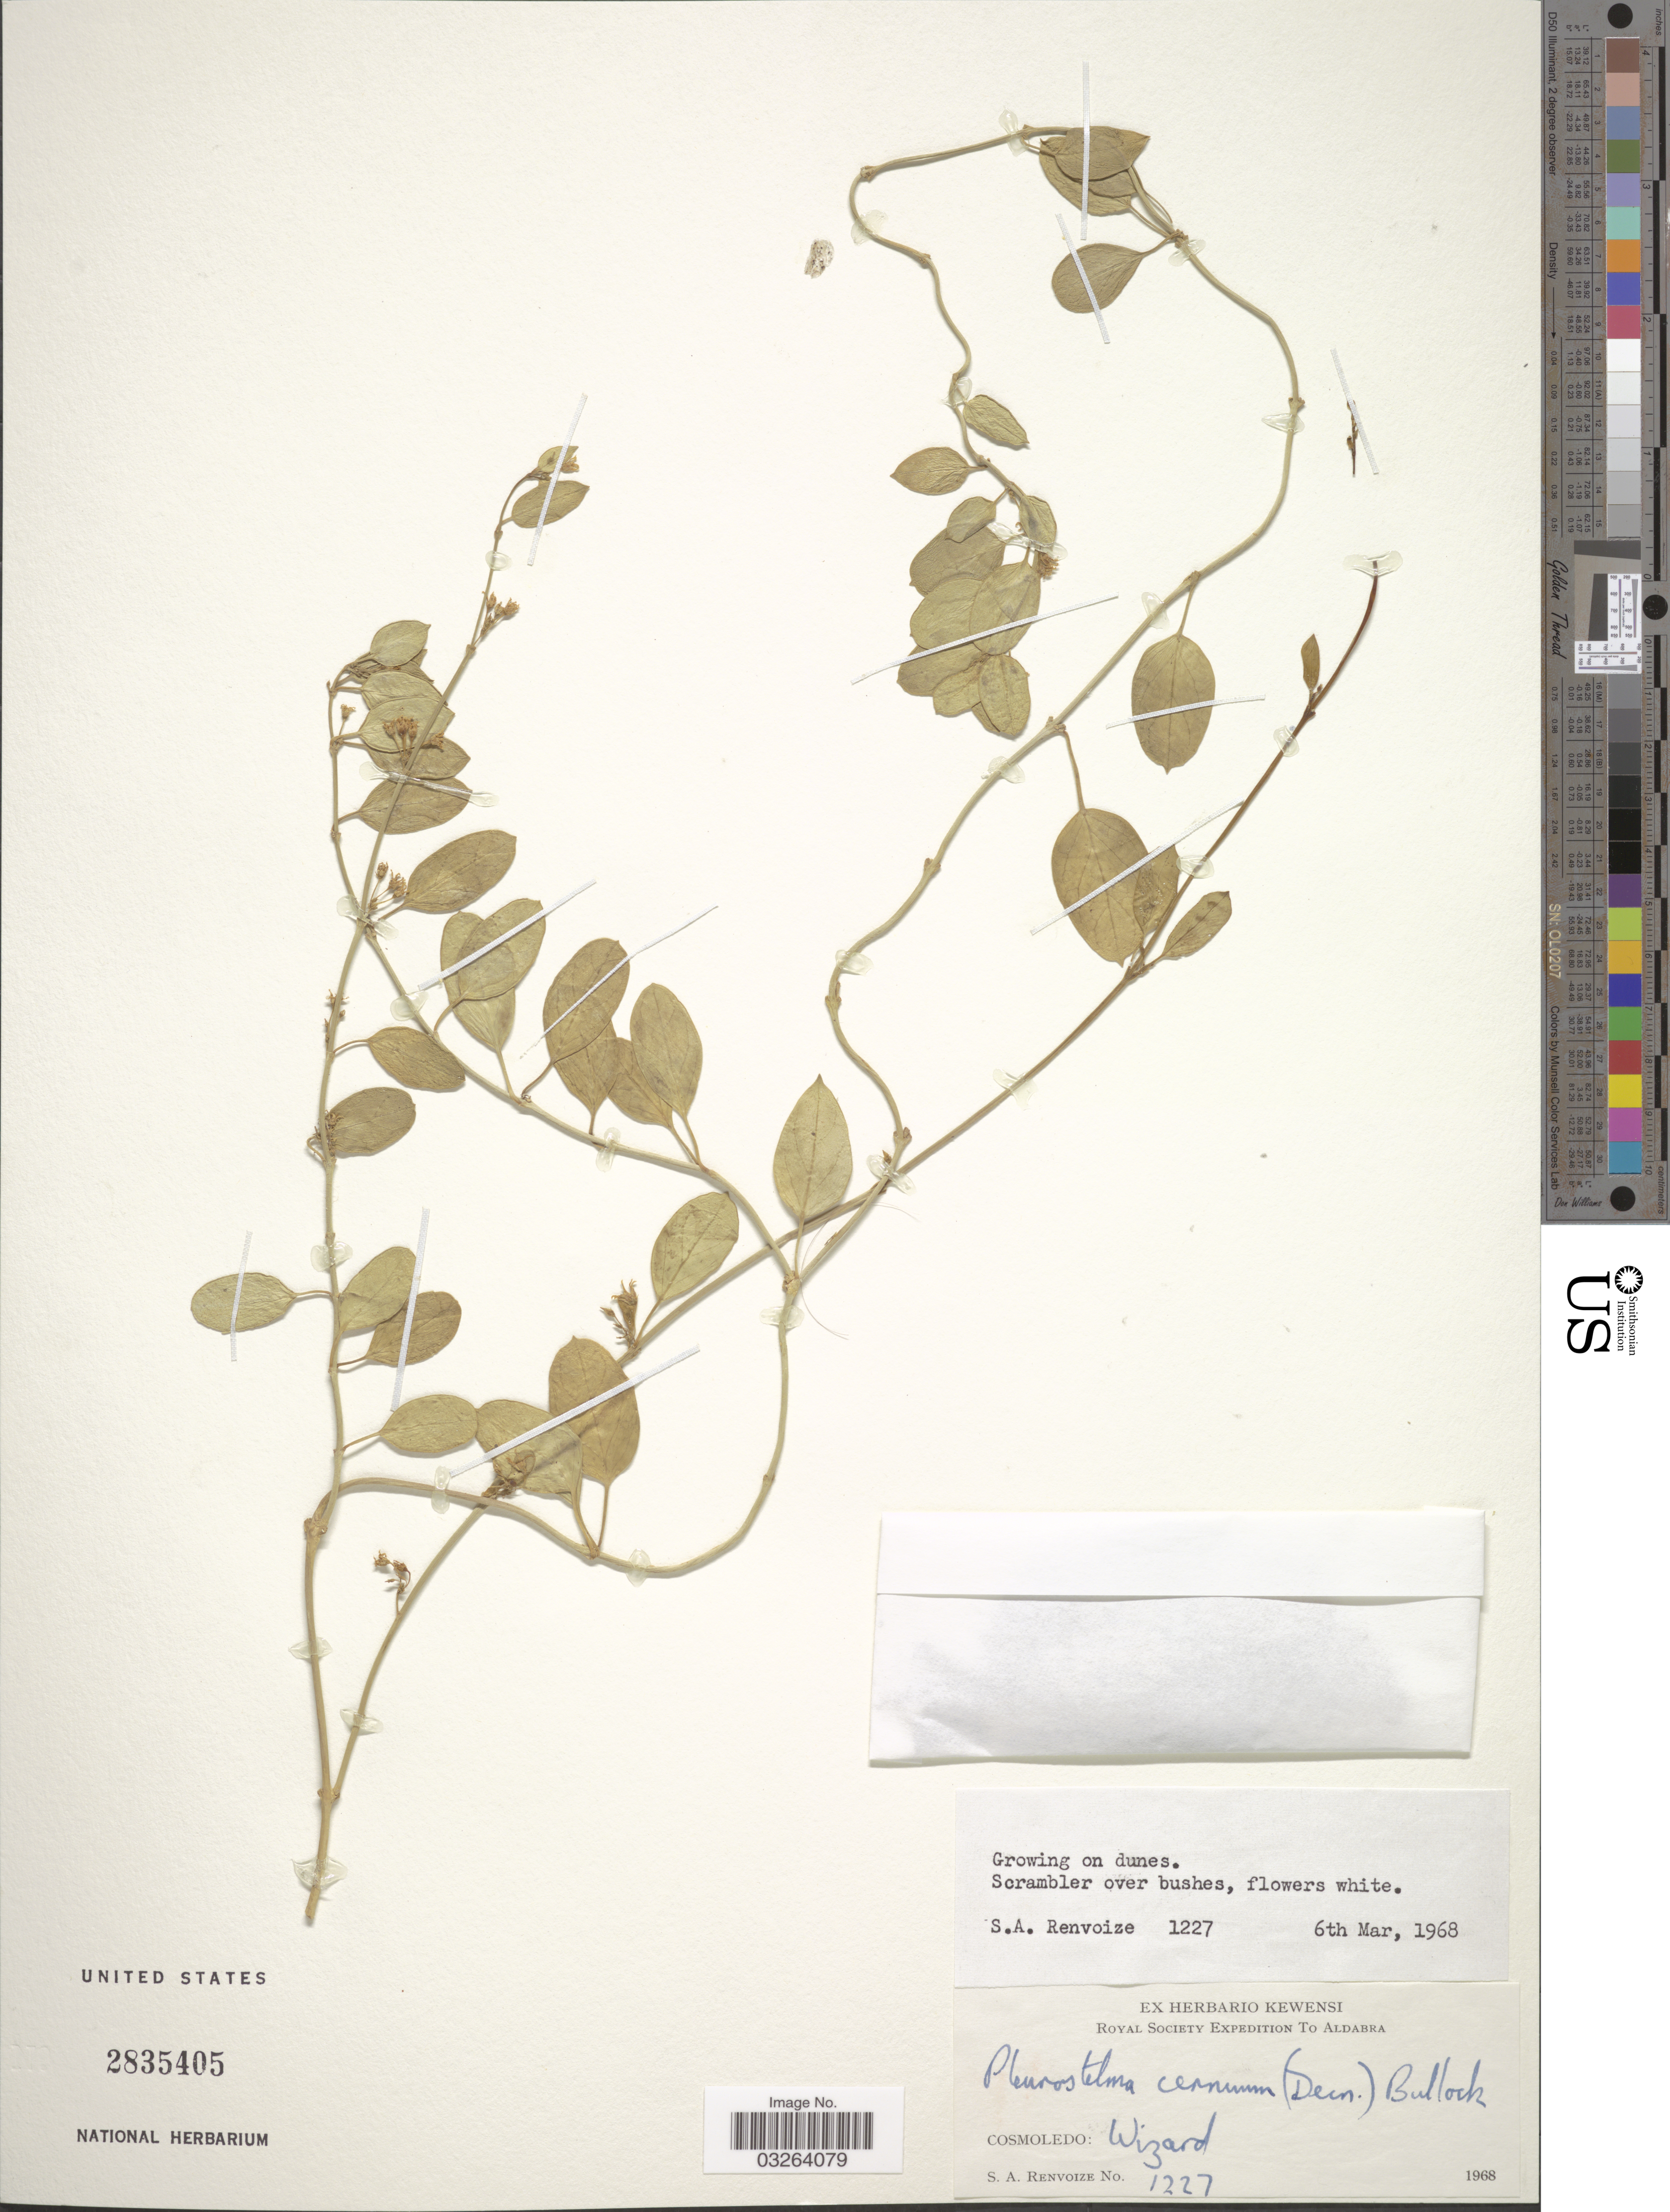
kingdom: Plantae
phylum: Tracheophyta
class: Magnoliopsida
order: Gentianales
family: Apocynaceae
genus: Pleurostelma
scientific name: Pleurostelma cernuum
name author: (Decne.) Bullock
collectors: S. A. Renvoize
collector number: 1227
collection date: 1968-03-06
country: Seychelles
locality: Cosmoledo: Wizard. Growing on dunes. Aldabra.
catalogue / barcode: US 2835405